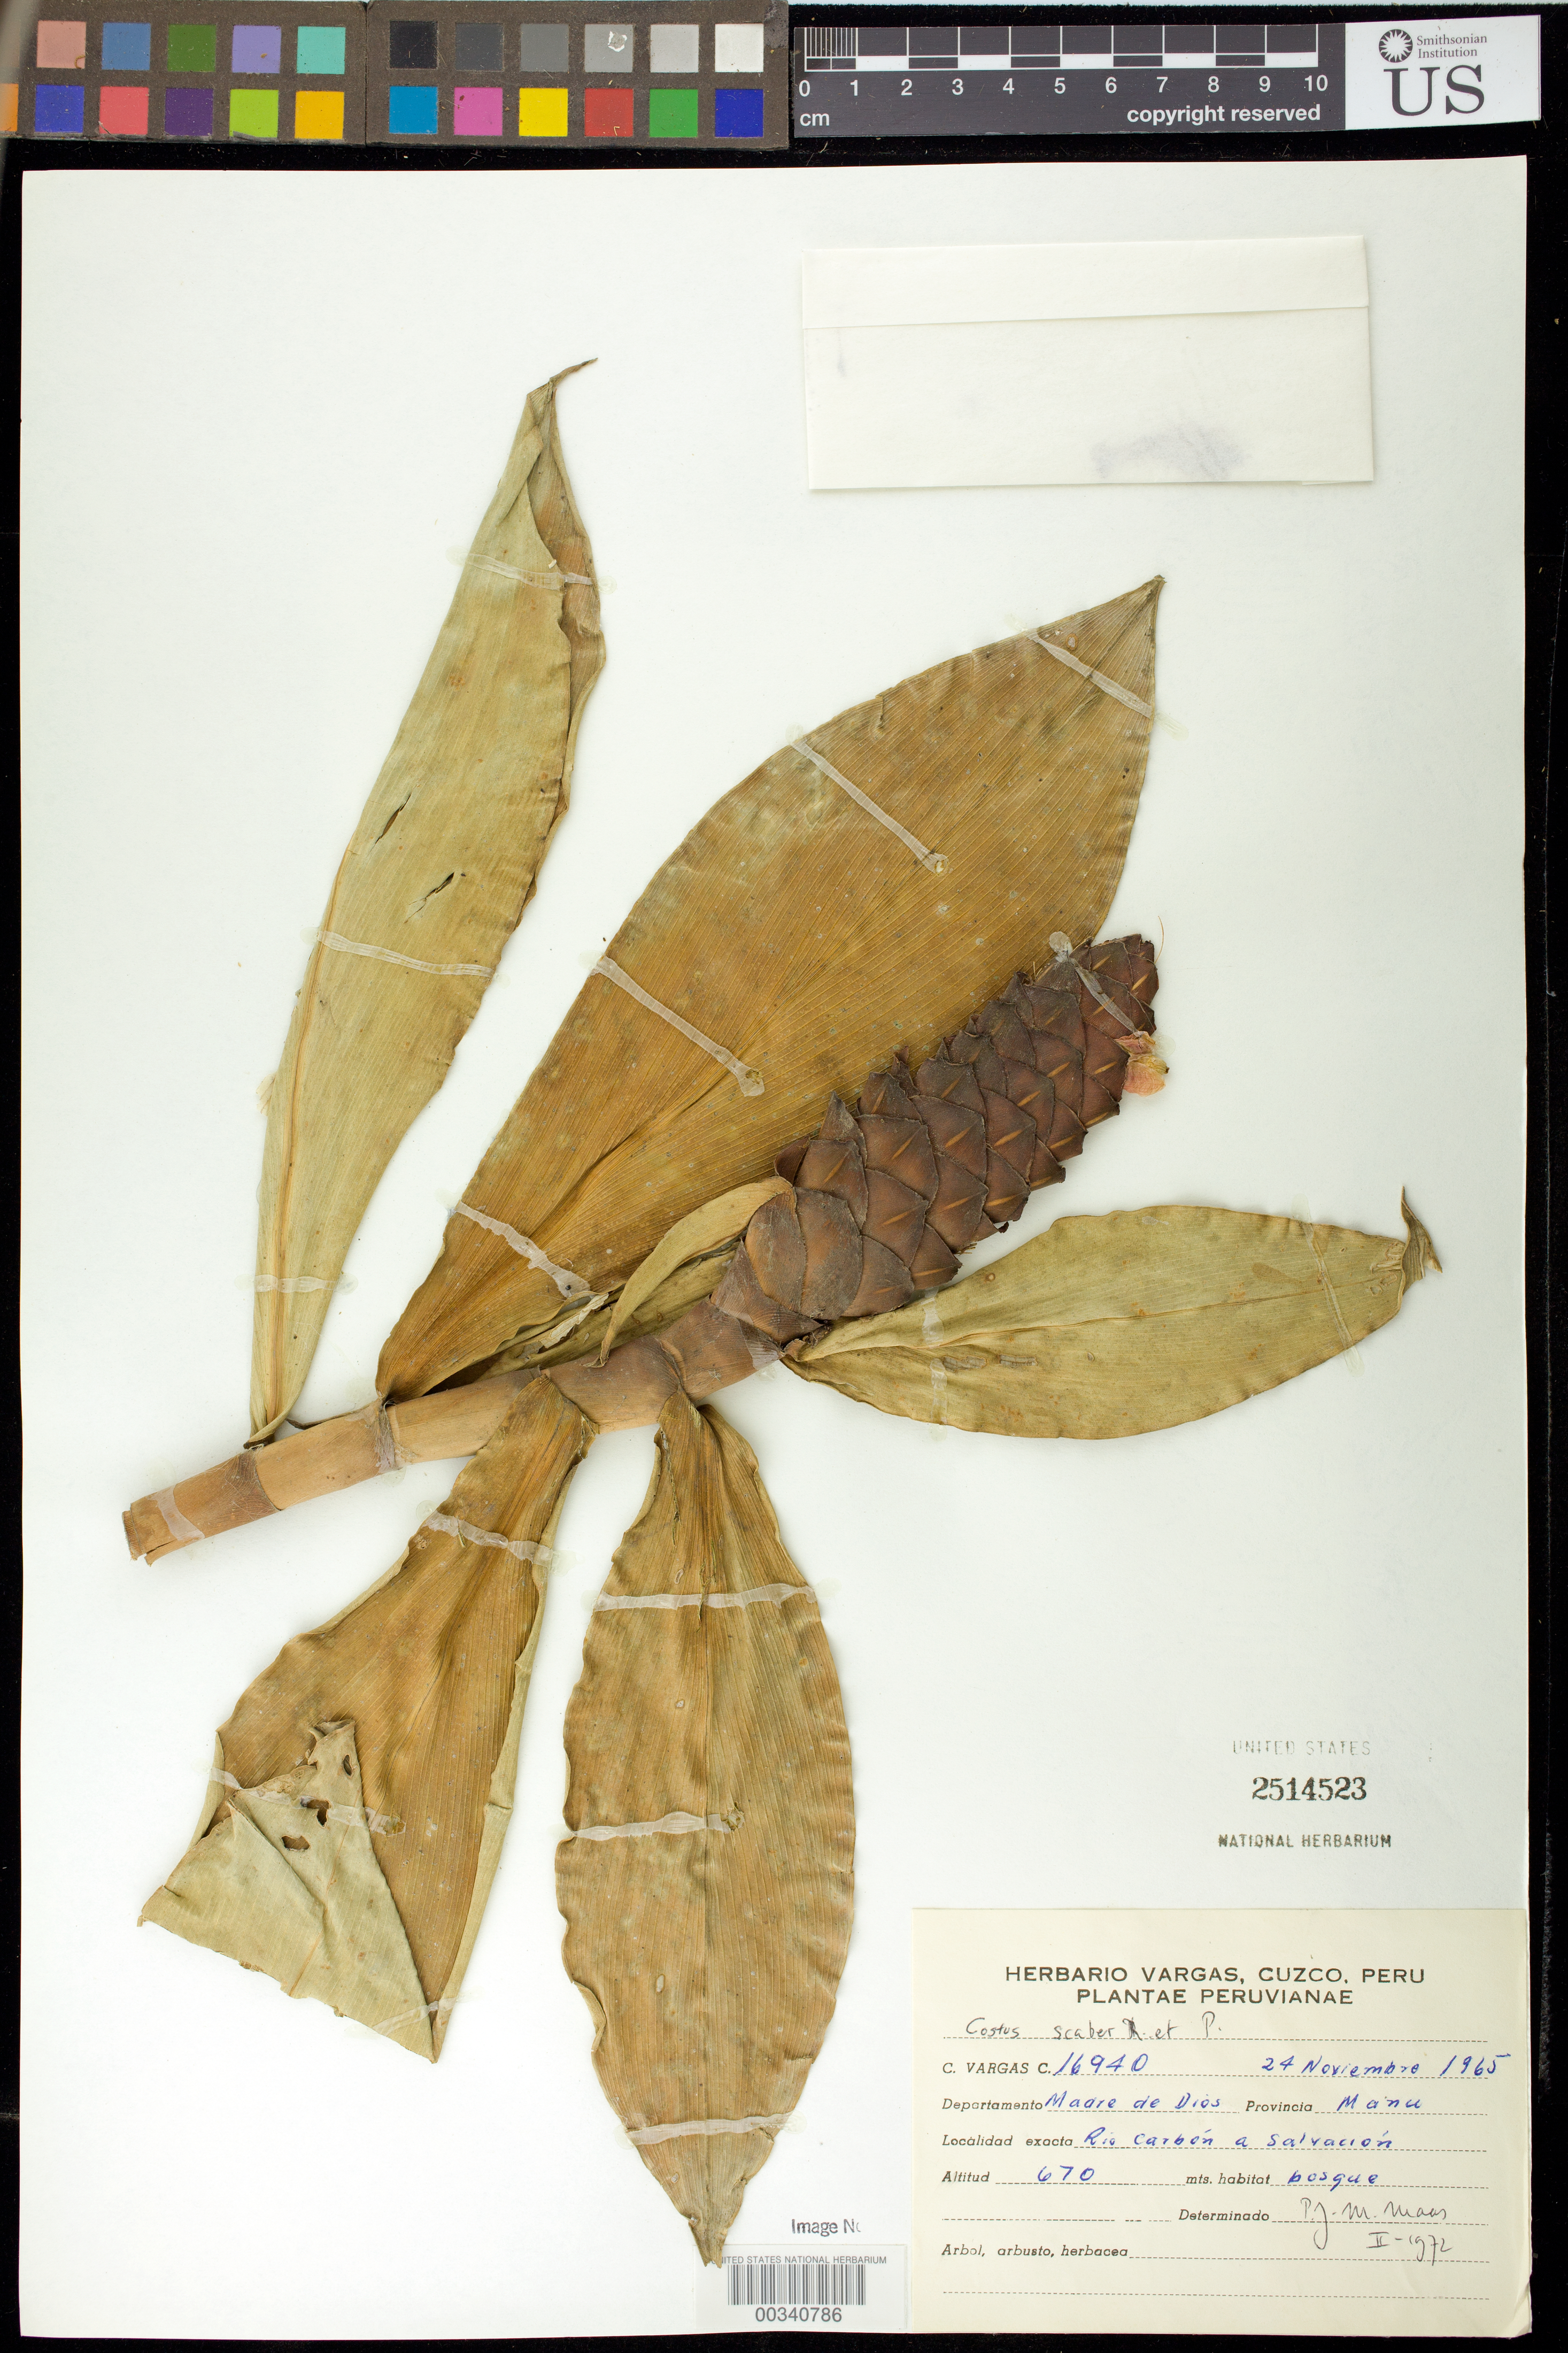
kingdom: Plantae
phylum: Tracheophyta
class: Liliopsida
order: Zingiberales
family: Costaceae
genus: Costus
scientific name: Costus scaber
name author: Ruiz & Pav.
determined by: Maas, Paul J. M.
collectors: C. Vargas Calderón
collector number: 16940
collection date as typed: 24 Nov 1965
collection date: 1965-11-24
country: Peru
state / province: Madre de Dios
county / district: Manú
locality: Rio carbon a salvacion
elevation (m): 670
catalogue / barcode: US 2514523